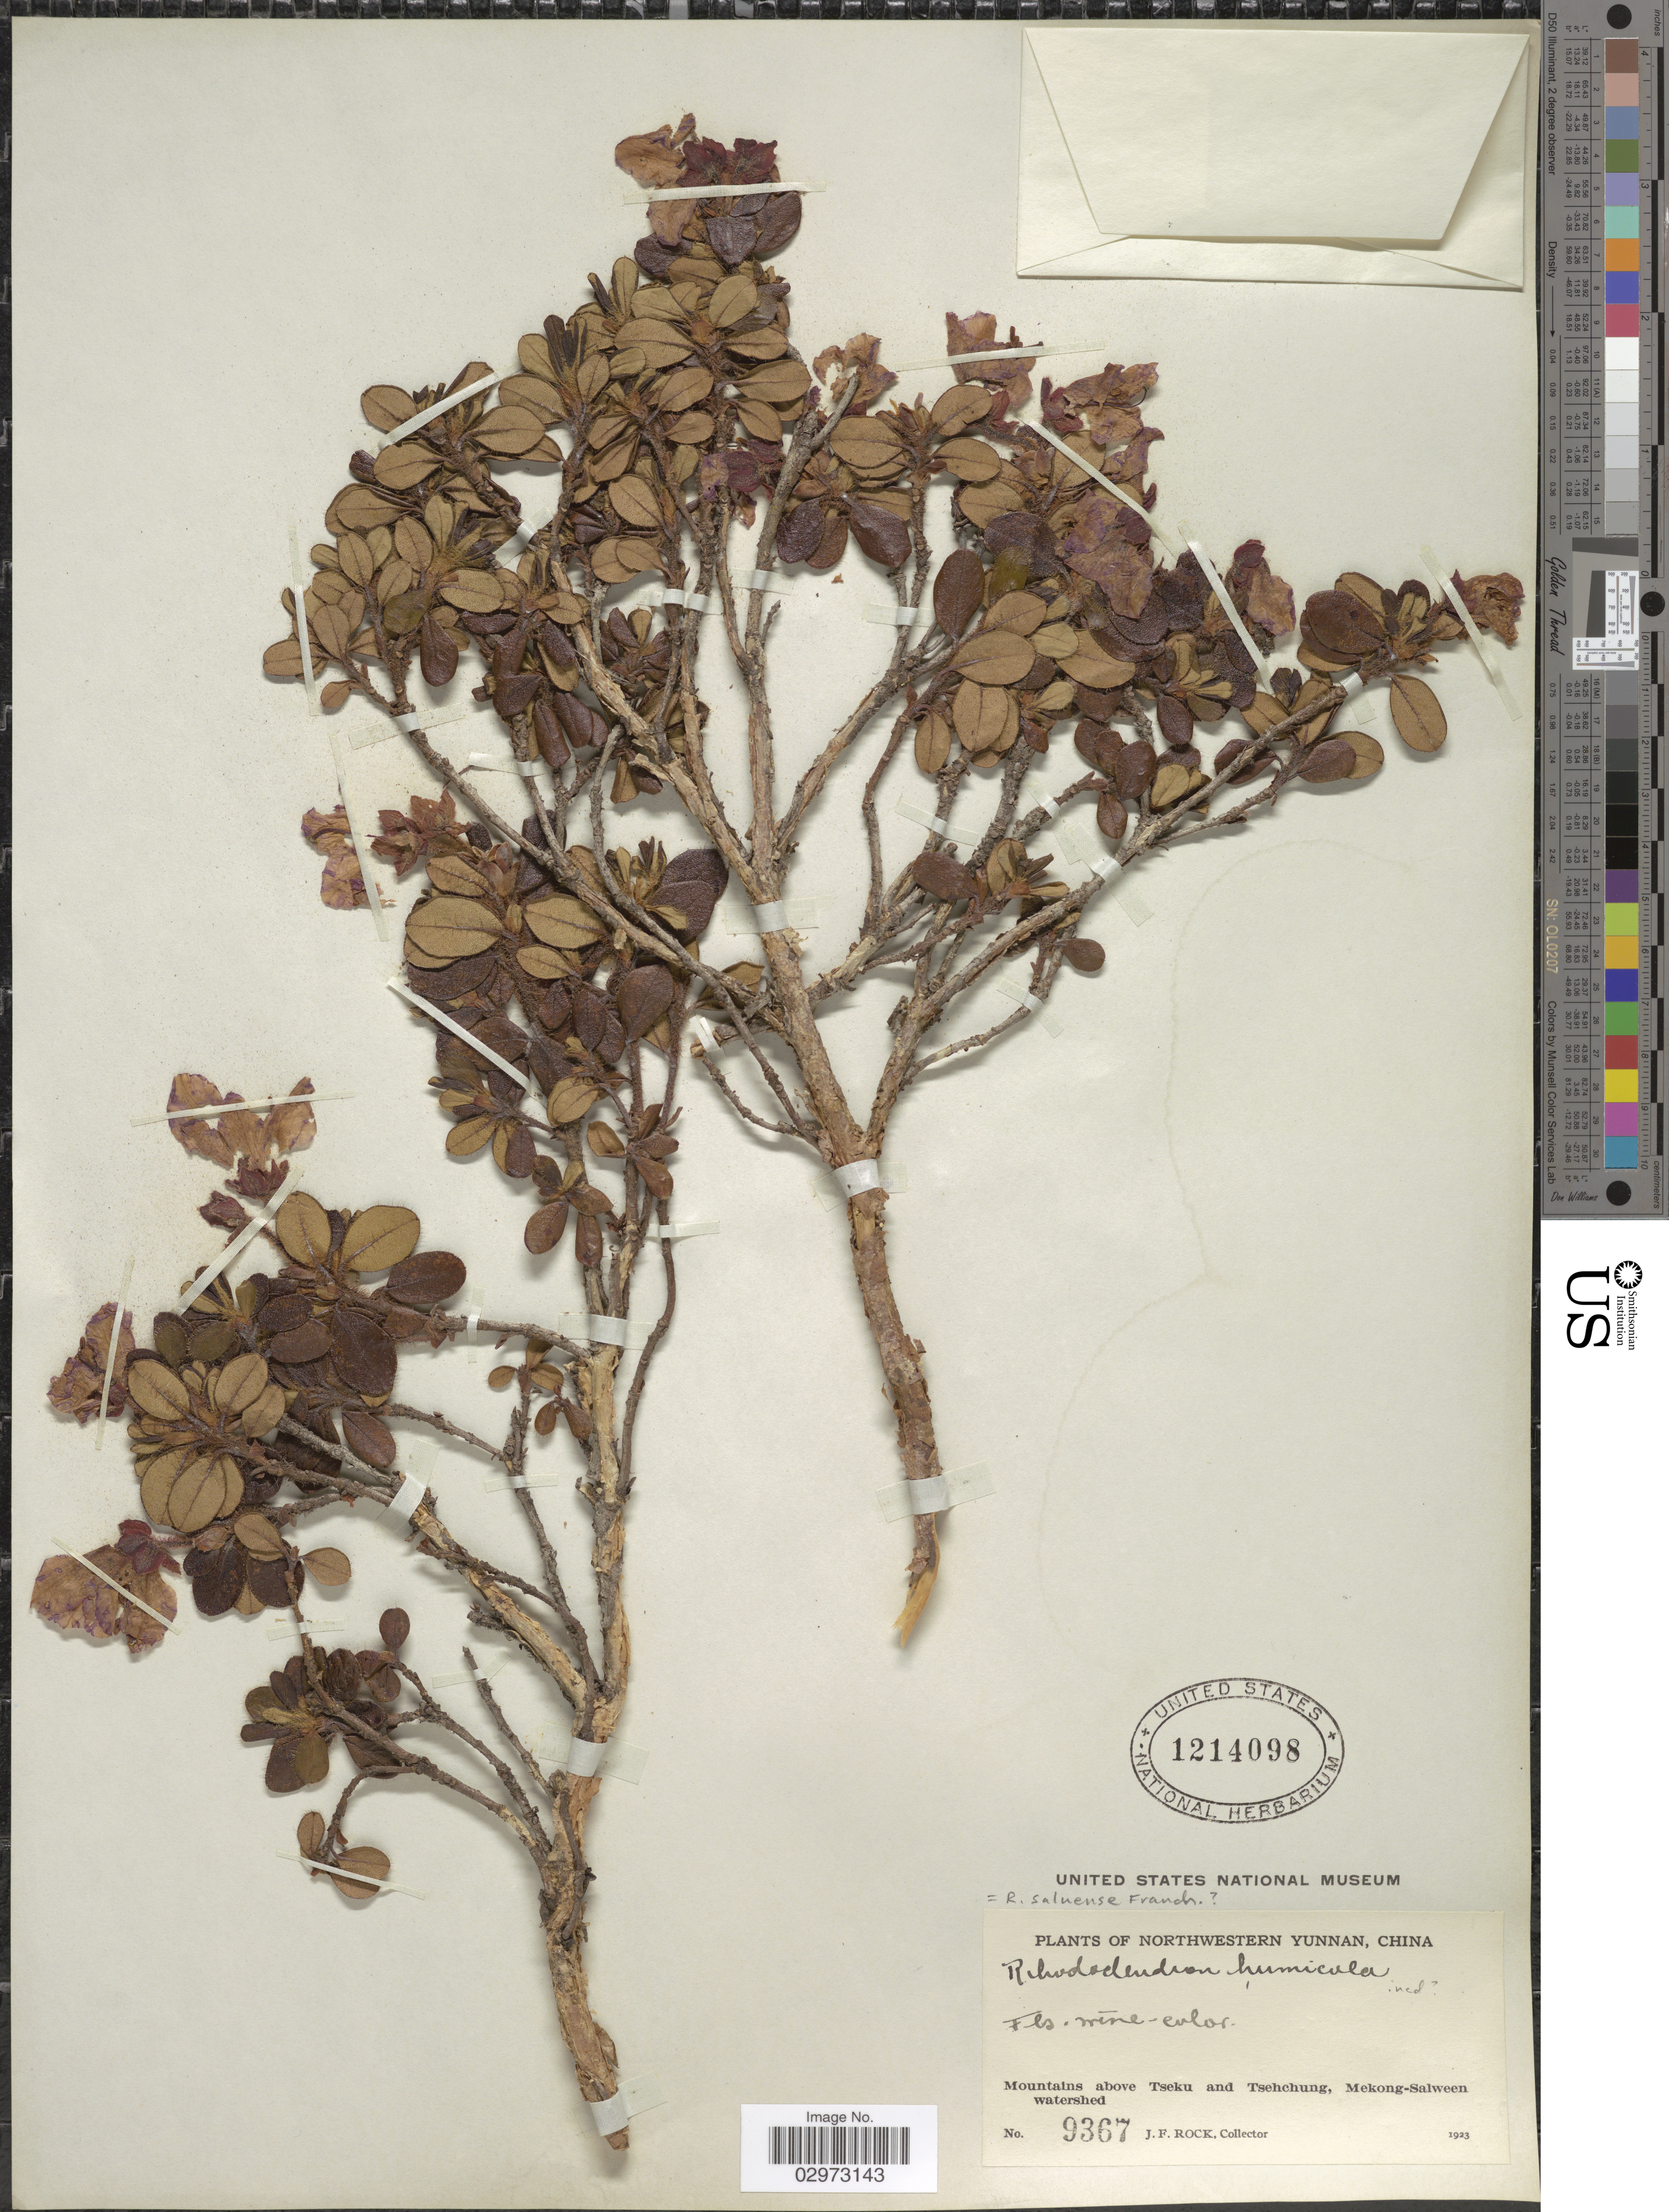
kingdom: Plantae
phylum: Tracheophyta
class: Magnoliopsida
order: Ericales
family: Ericaceae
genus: Rhododendron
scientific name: Rhododendron saluenense subsp. saluenense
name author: Franch.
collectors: J. Rock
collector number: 9367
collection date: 1923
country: China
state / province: Yunnan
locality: Northwestern Yunnan. Mountains above Tseku and Tsehchung, Mekong-Salween watershed.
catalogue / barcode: US 1214098